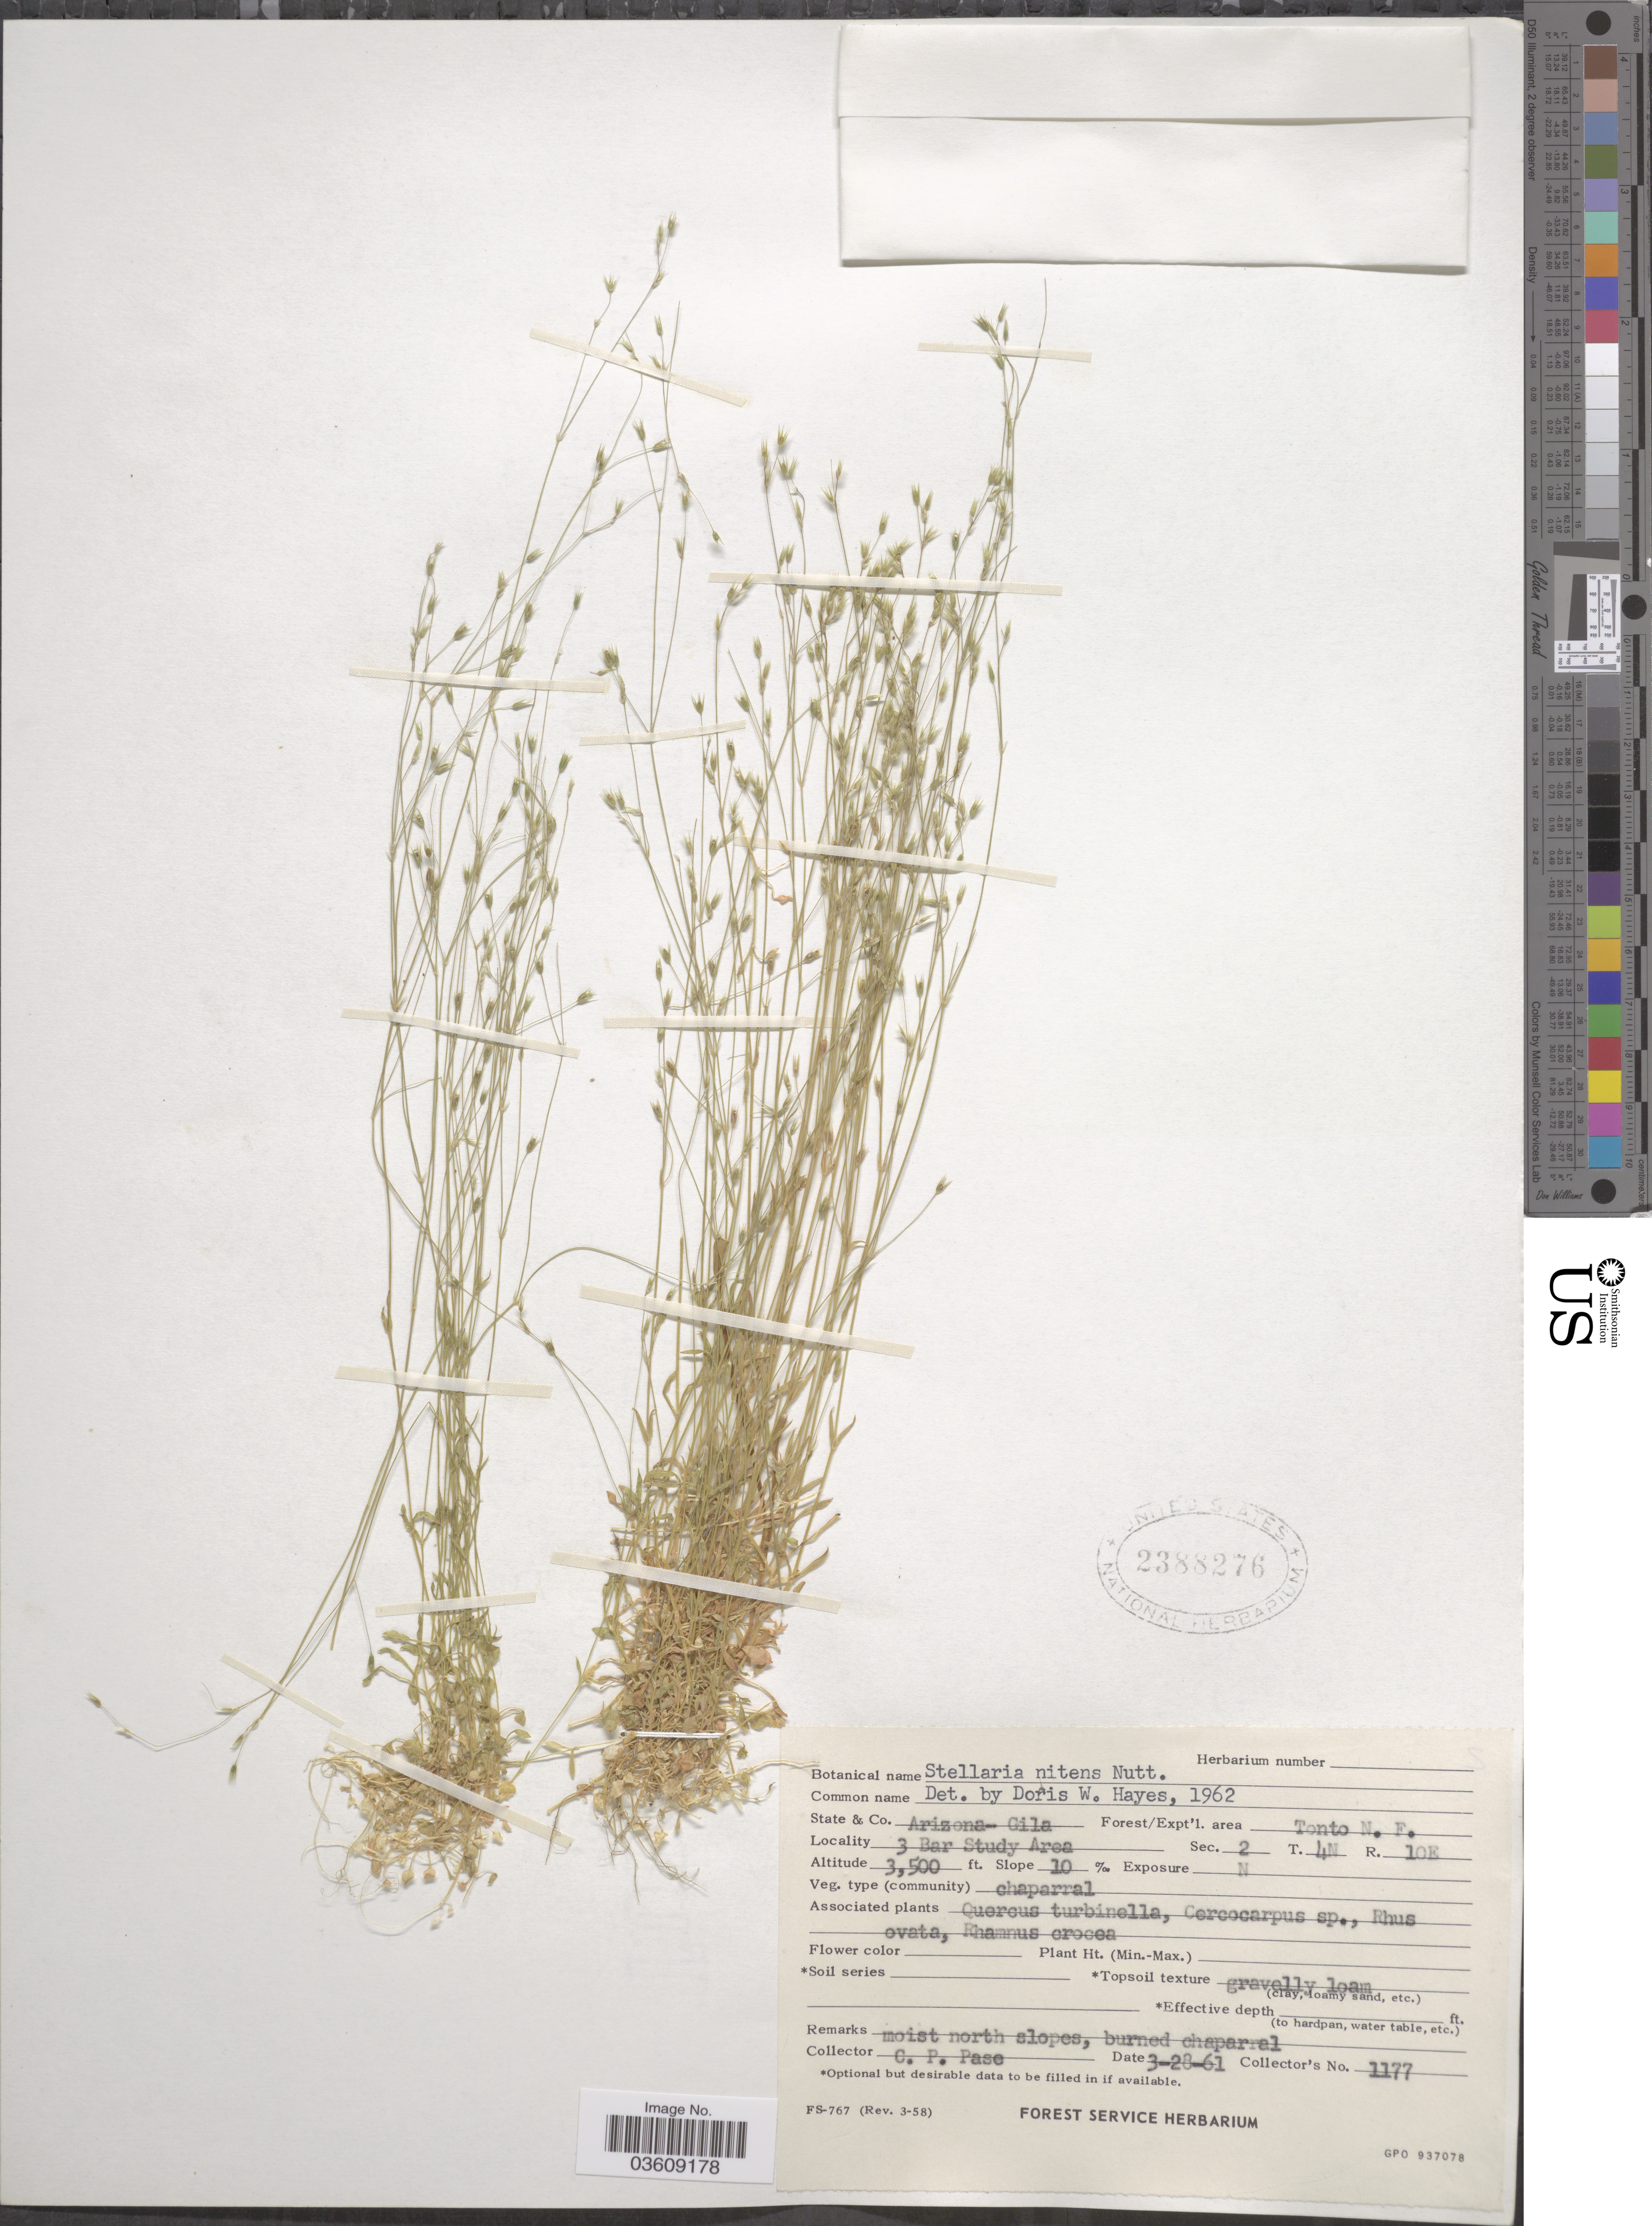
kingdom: Plantae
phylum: Tracheophyta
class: Magnoliopsida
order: Caryophyllales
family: Caryophyllaceae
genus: Stellaria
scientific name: Stellaria nitens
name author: Nutt.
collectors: C. P. Pase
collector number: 1177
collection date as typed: Transcribed d/m/y: 28/3/61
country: United States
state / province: Arizona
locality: State & Co. Gila. 3 Bar Study Area. Sec. 2 T. 4N R. 10E. Forest/Expt'l. area Tonto N. F.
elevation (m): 1067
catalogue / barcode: US 2388276